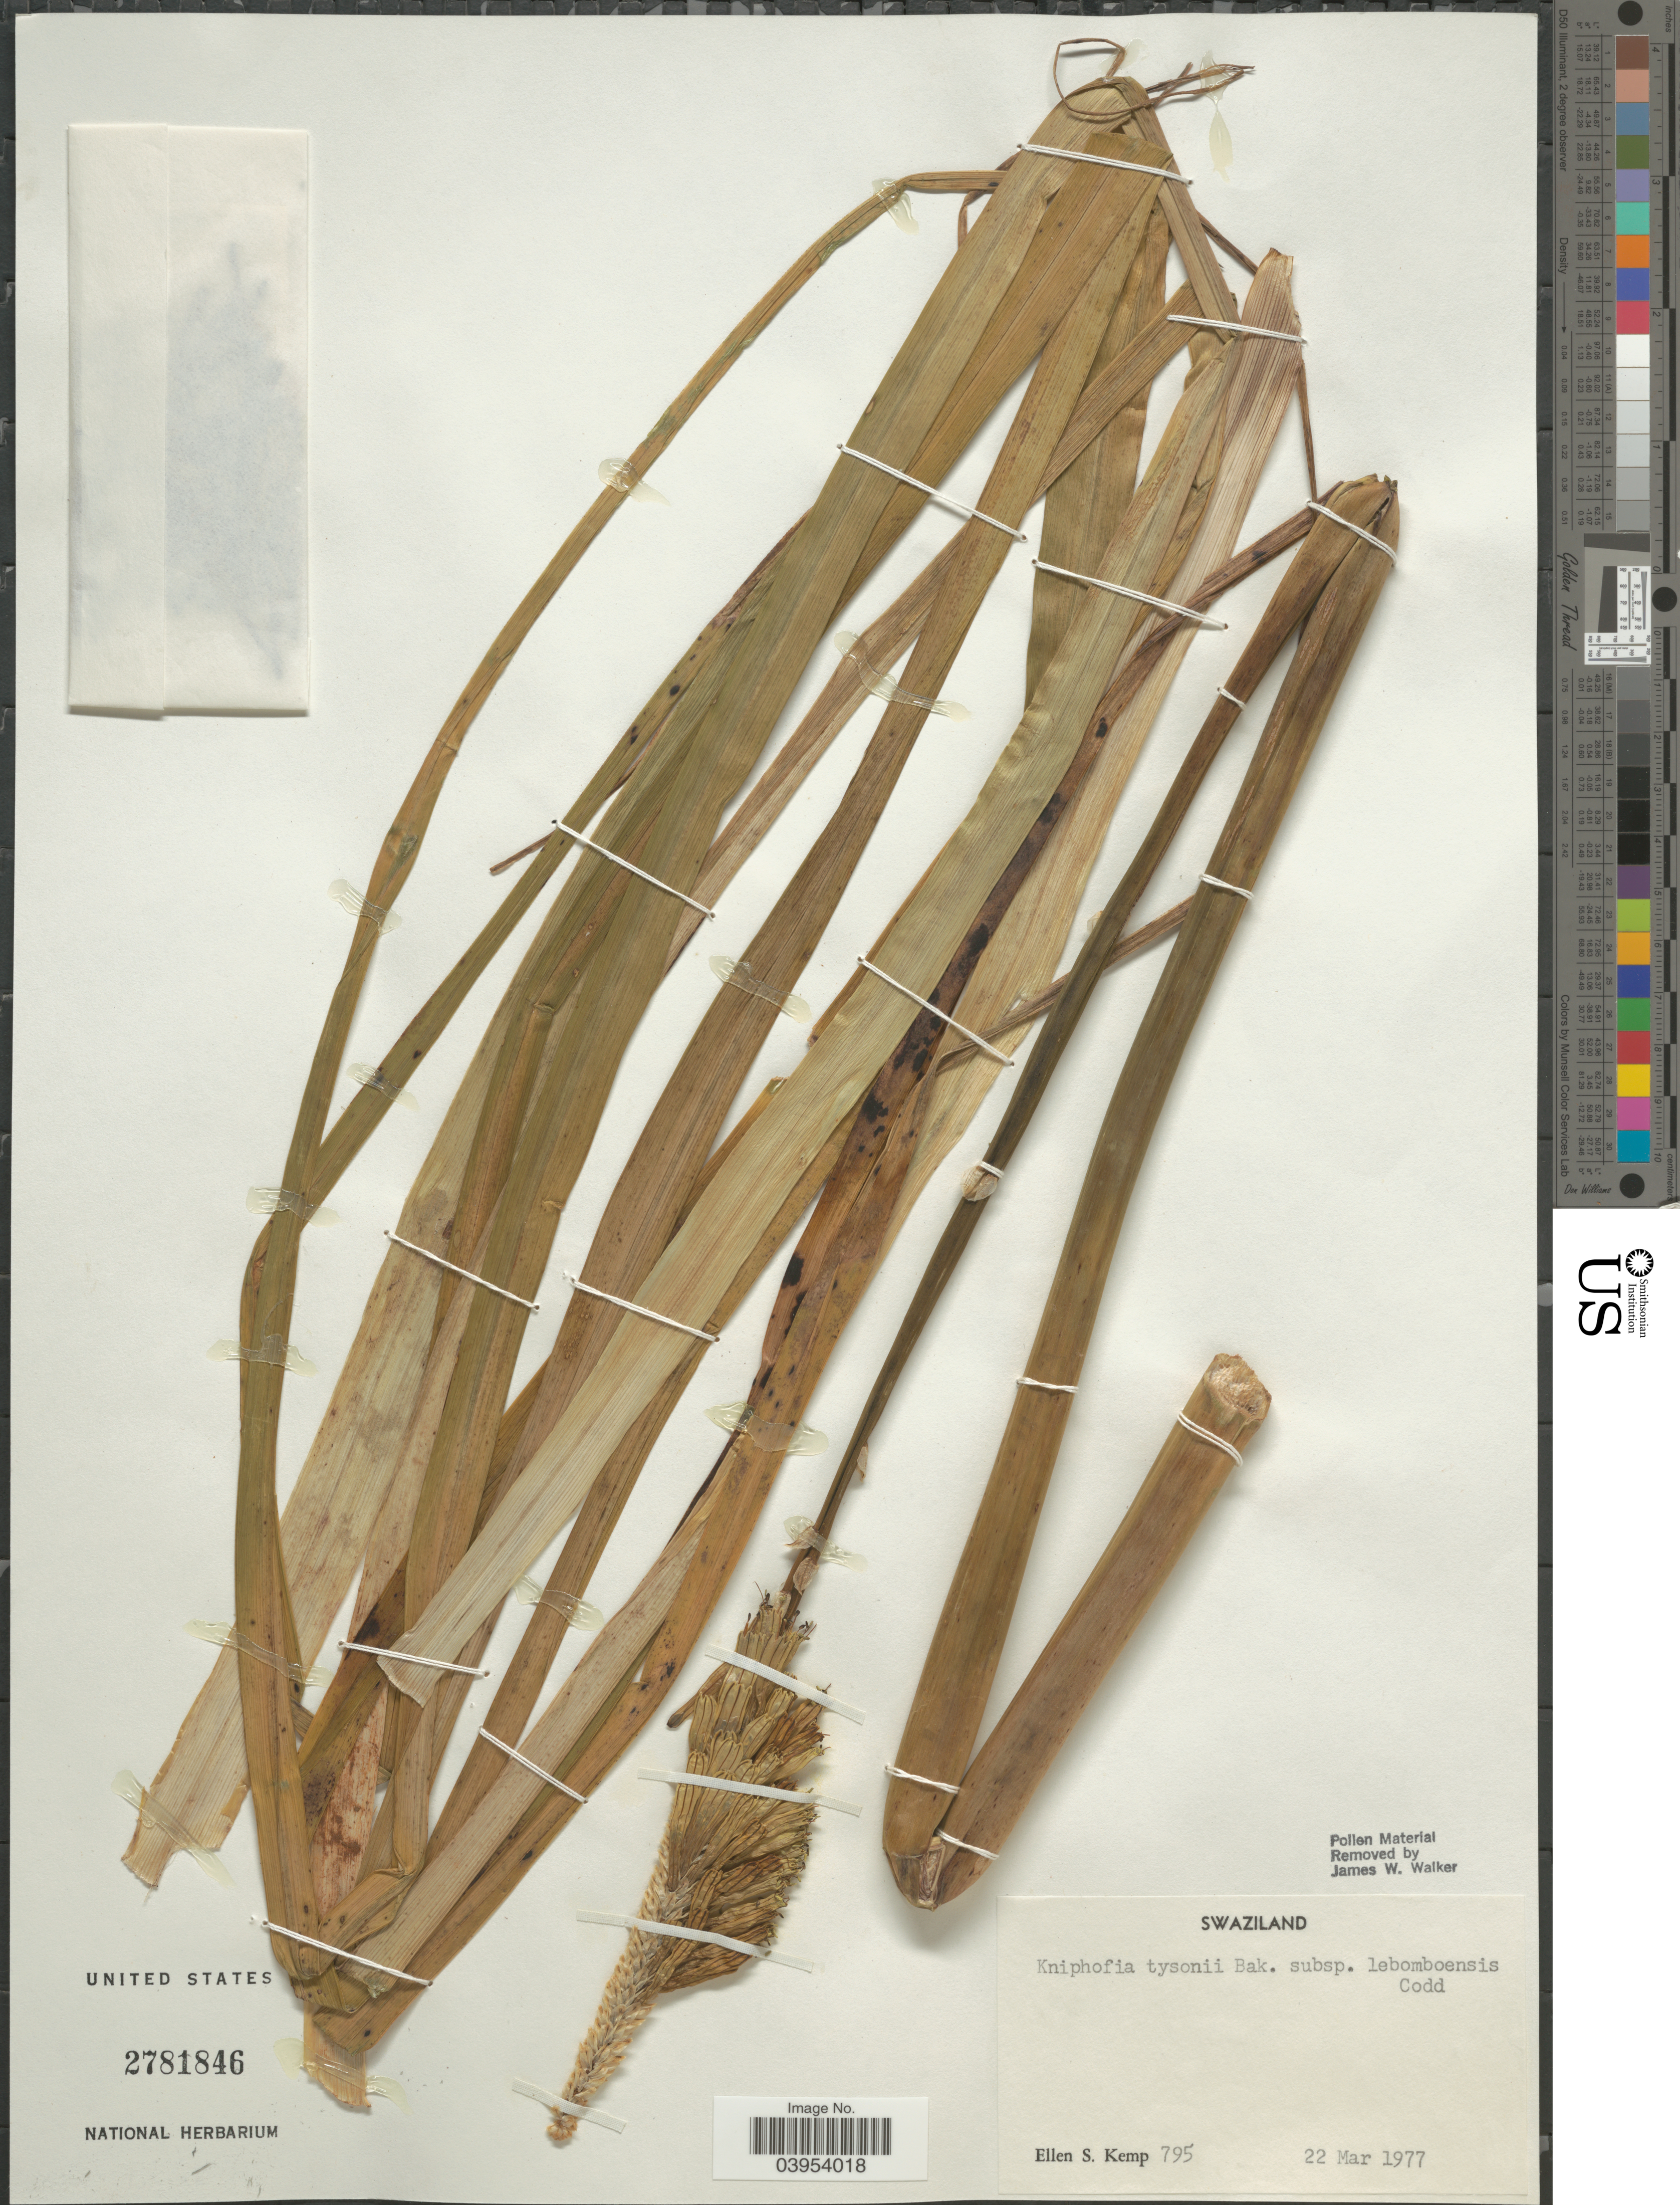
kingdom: Plantae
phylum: Tracheophyta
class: Liliopsida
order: Asparagales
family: Asphodelaceae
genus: Kniphofia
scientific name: Kniphofia tysonii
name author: Baker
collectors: E. S. Kemp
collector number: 795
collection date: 1977-03-22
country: Eswatini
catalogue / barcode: US 2781846